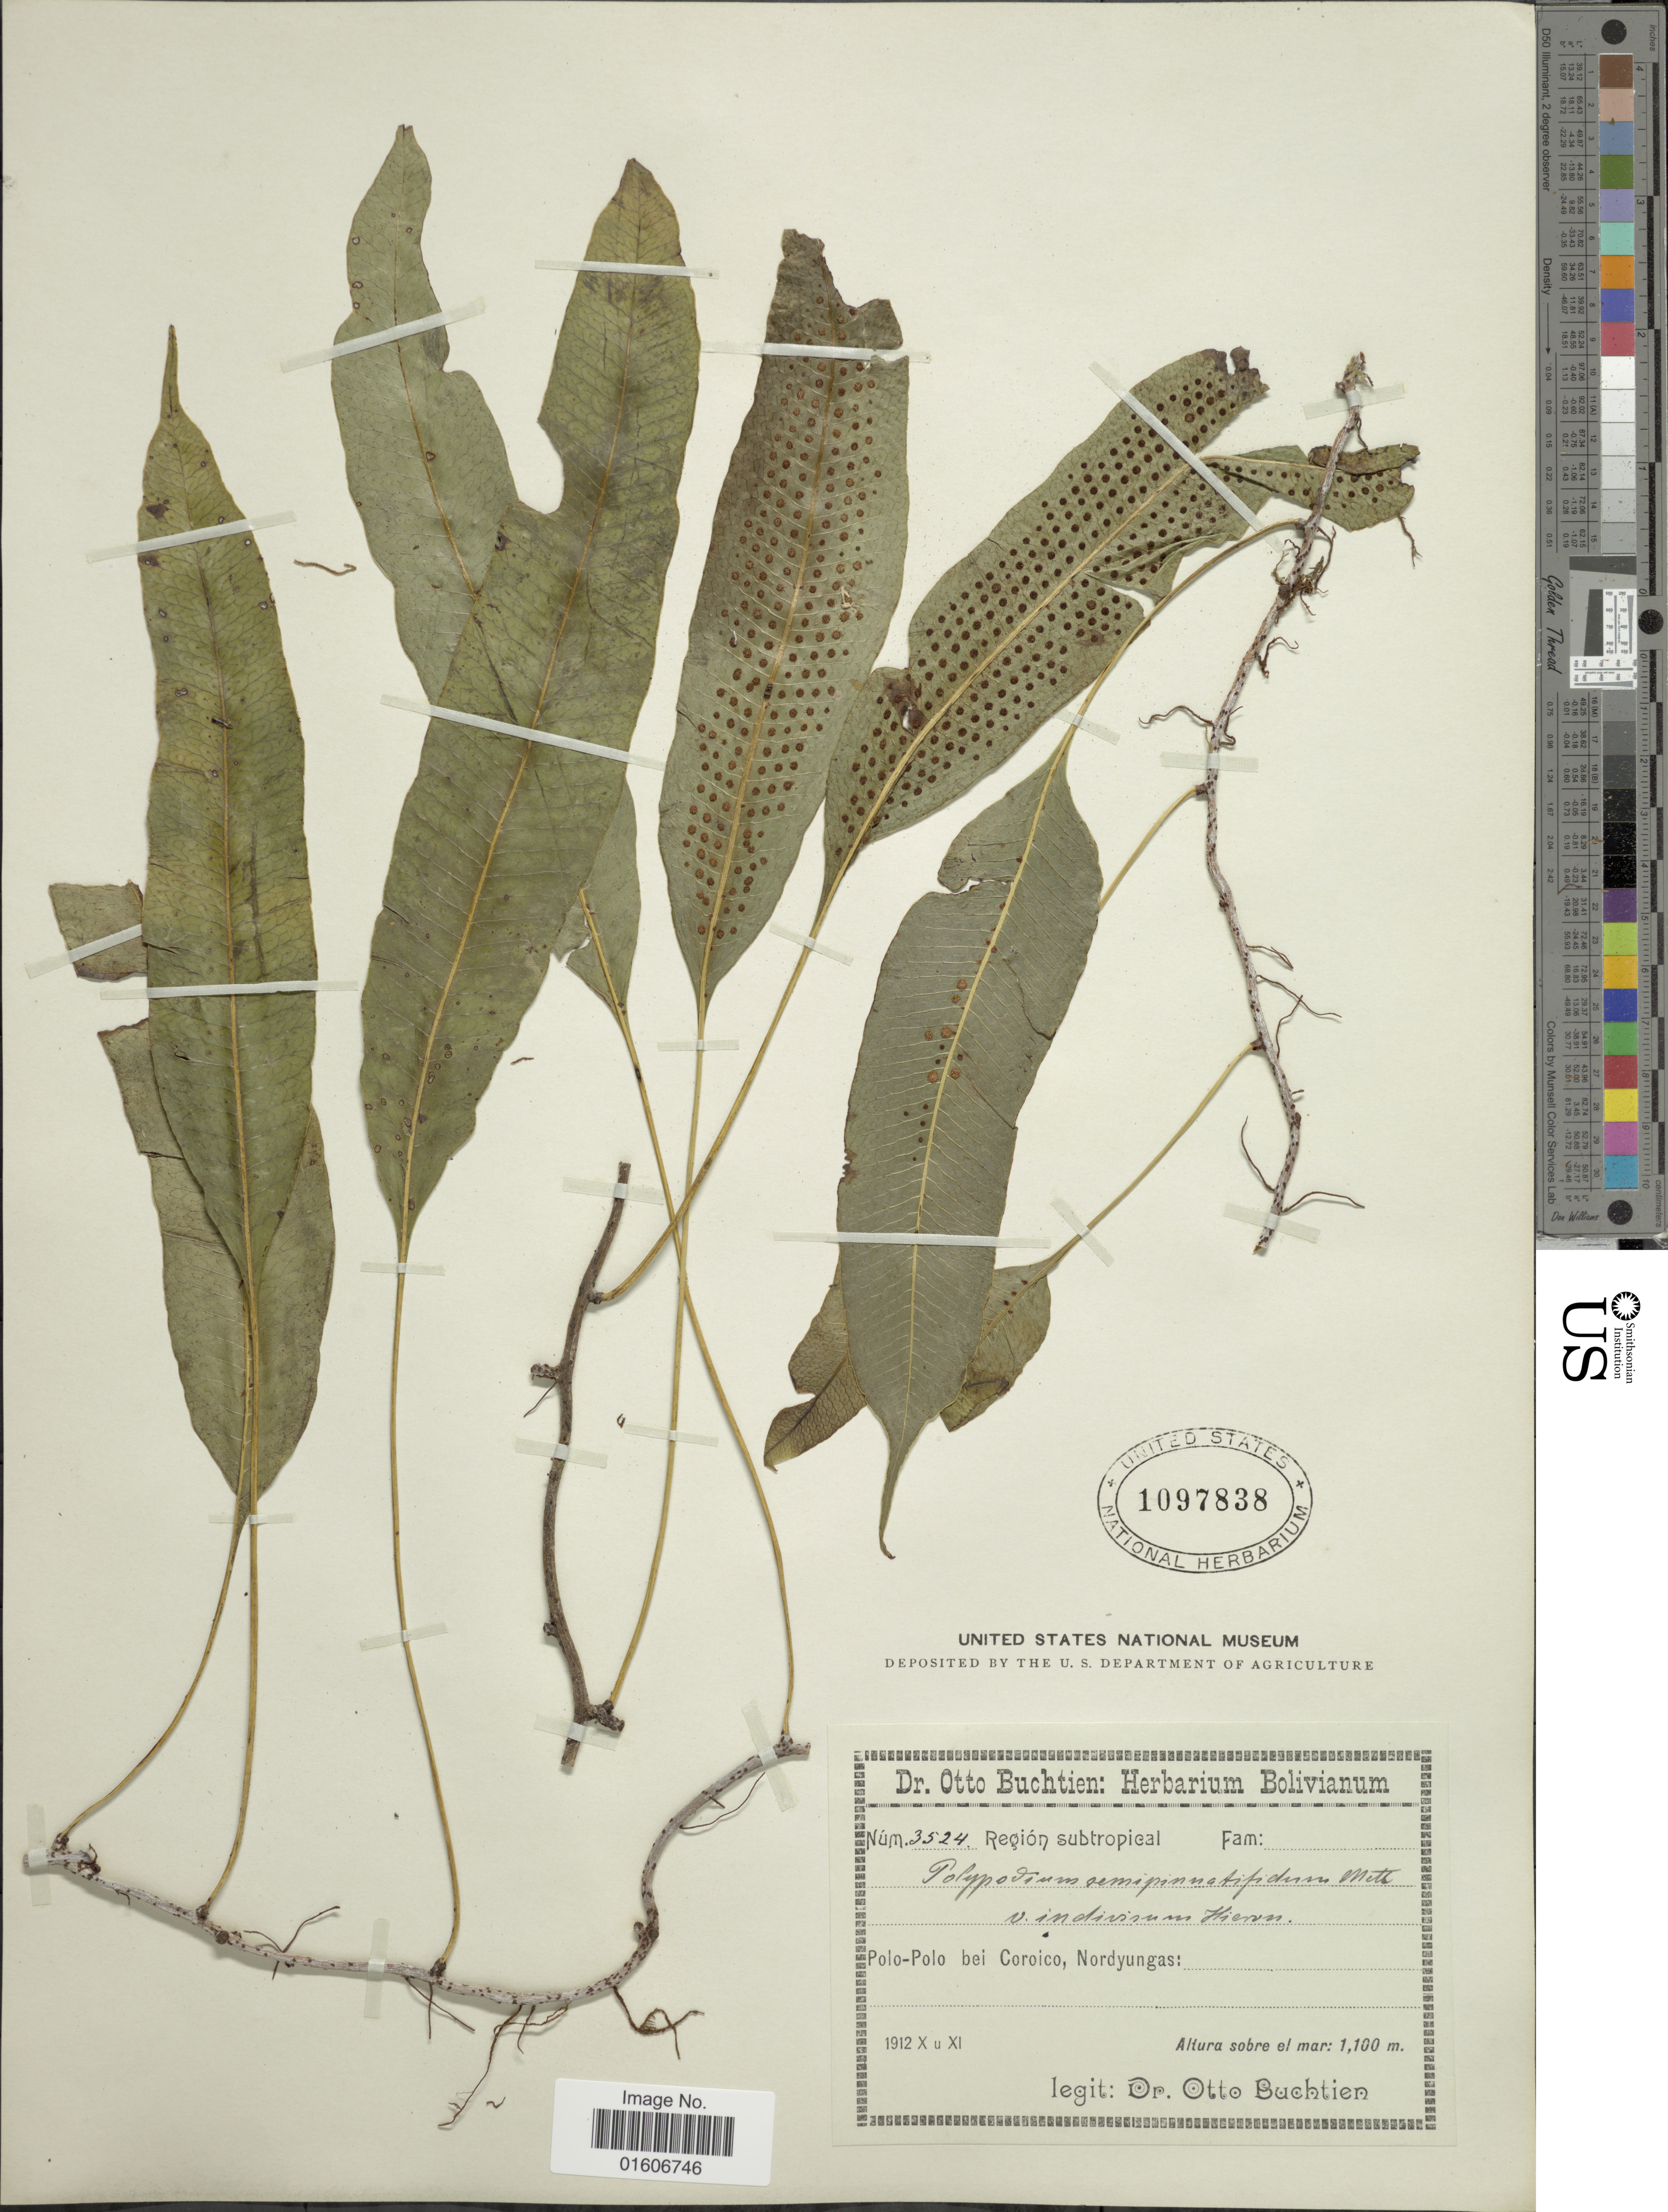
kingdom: Plantae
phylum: Tracheophyta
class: Polypodiopsida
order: Polypodiales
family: Polypodiaceae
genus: Serpocaulon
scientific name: Serpocaulon levigatum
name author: (Cav.) A.R. Sm.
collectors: O. Buchtien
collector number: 3524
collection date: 1912-10/1912-11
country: Bolivia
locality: Polo-Polo bei Coroico, Nordyungas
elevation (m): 1100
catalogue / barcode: US 1097838